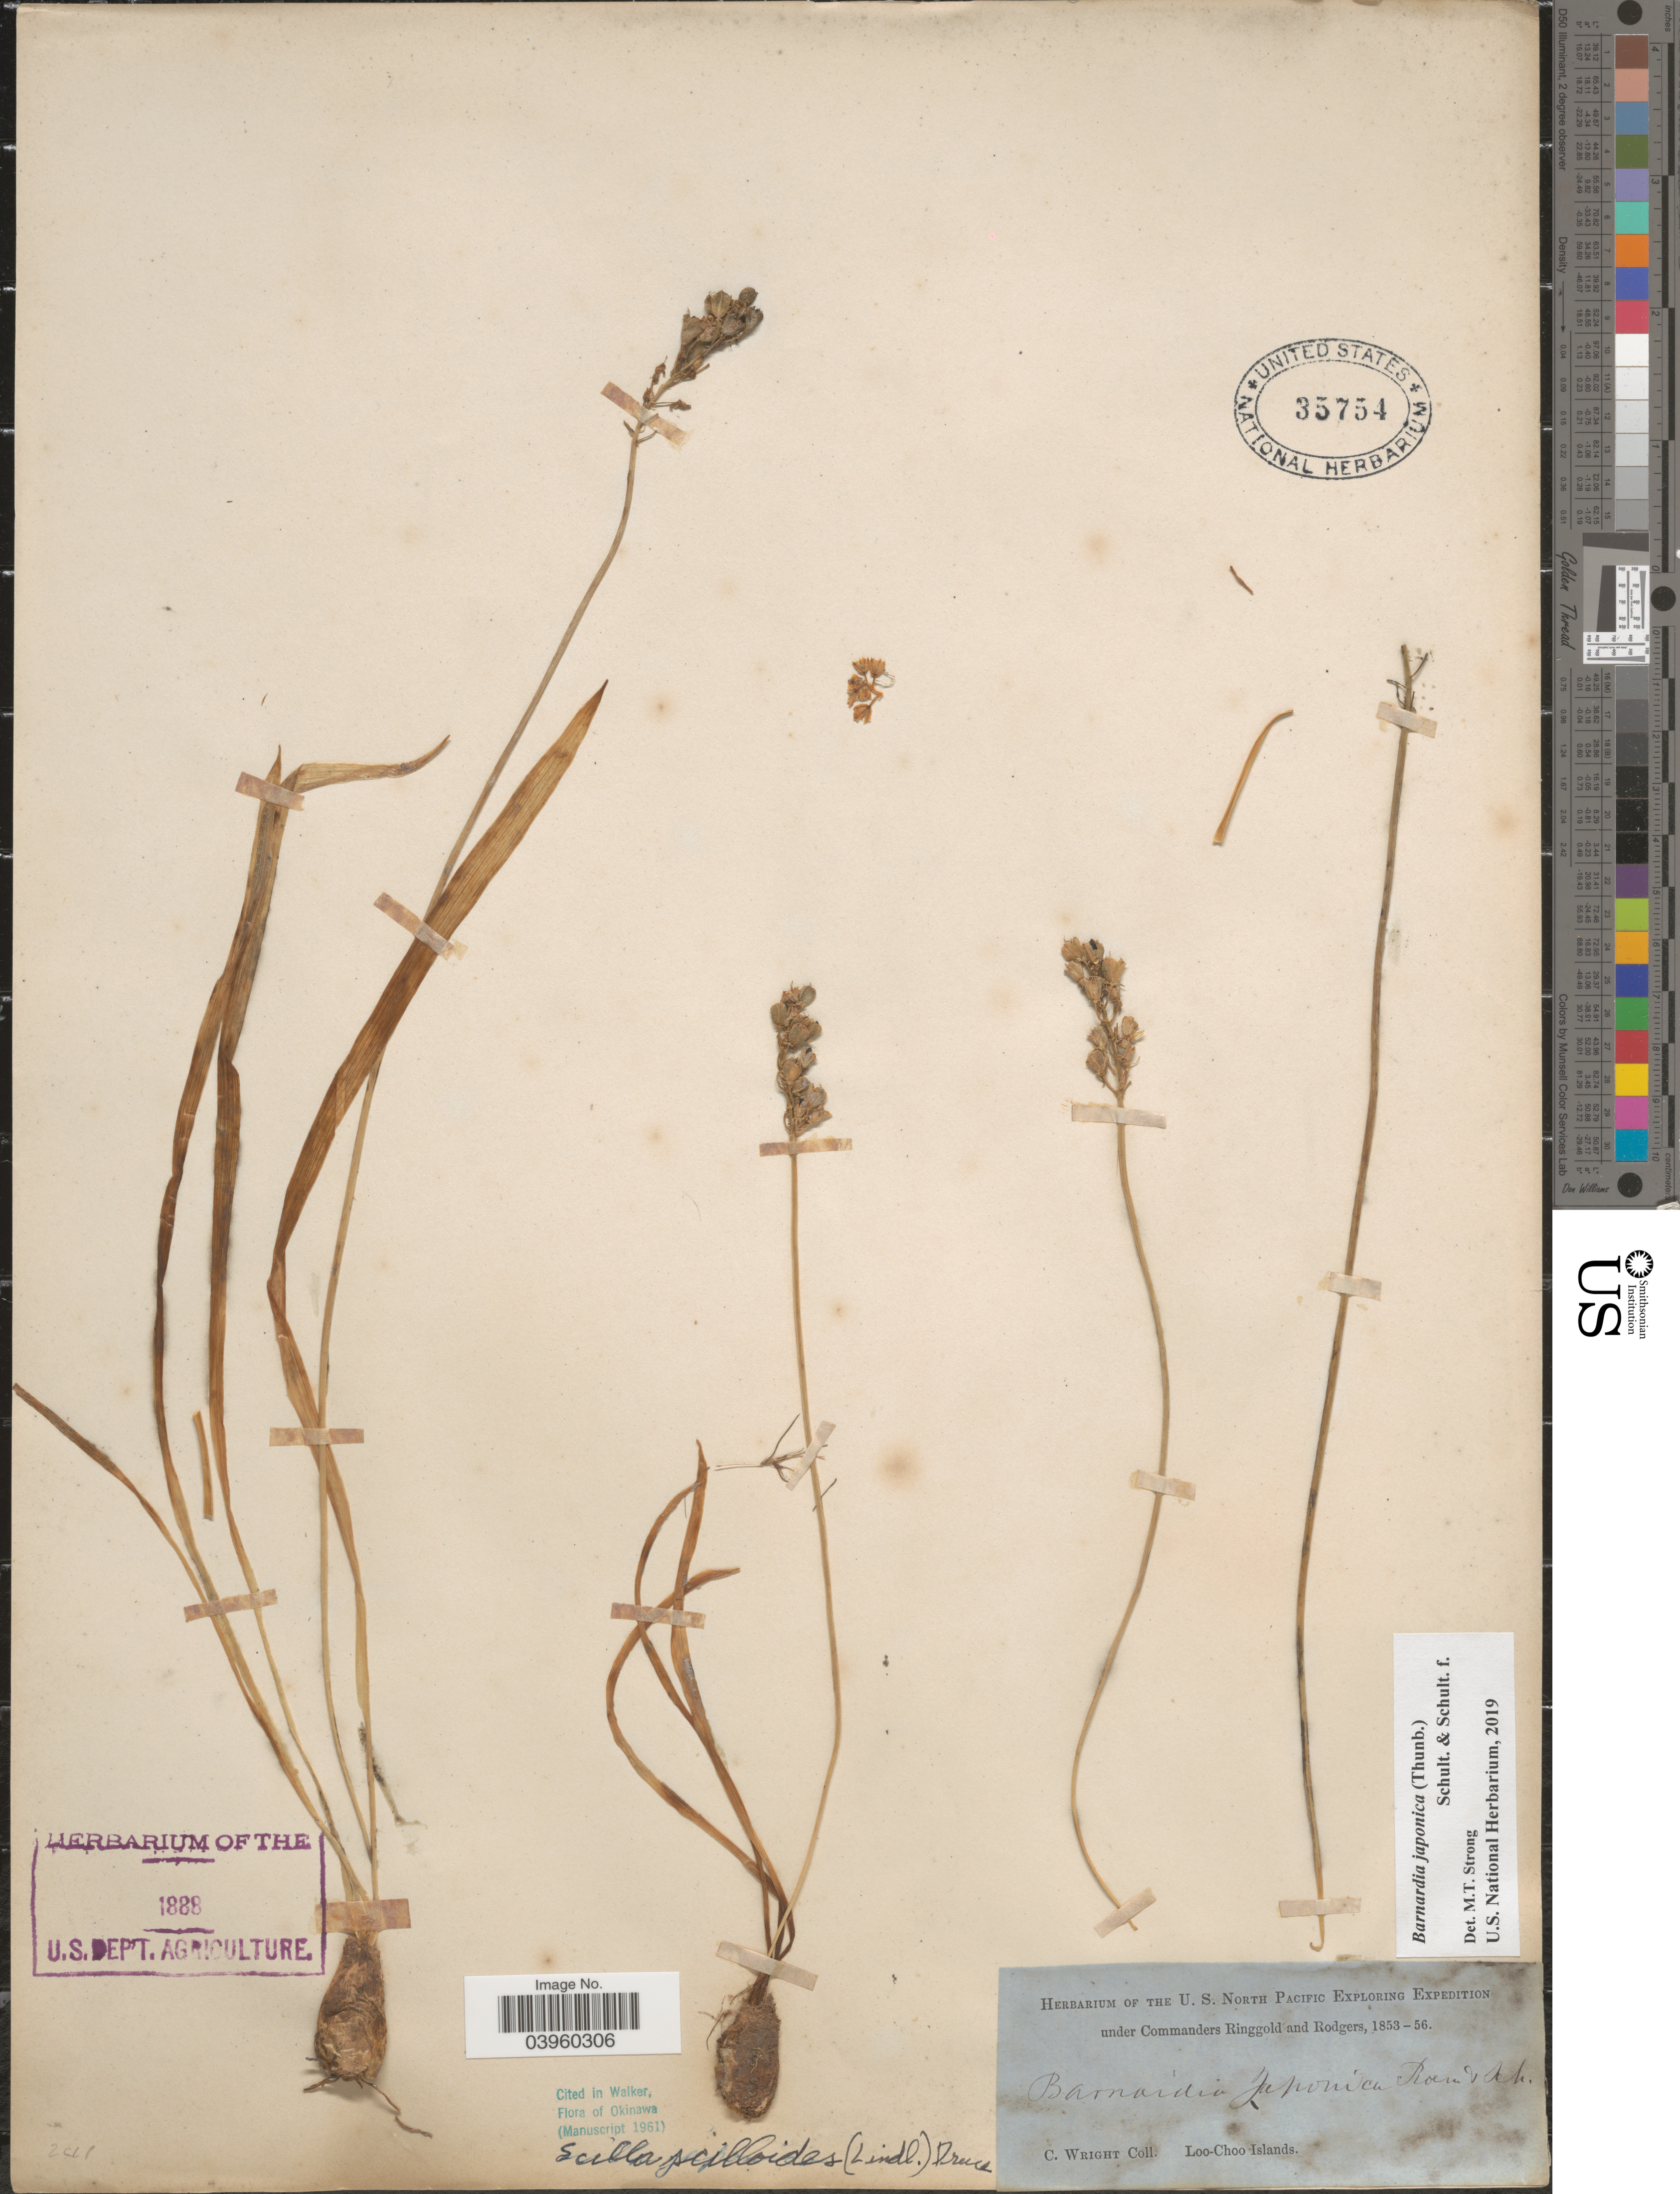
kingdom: Plantae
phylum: Tracheophyta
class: Liliopsida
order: Asparagales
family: Asparagaceae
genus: Barnardia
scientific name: Barnardia japonica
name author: (Thunb.) Schult. & Schult. f.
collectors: C. Wright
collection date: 1853/1856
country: Japan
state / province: Okinawa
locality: Loo-Choo Islands.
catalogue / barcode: US 35754